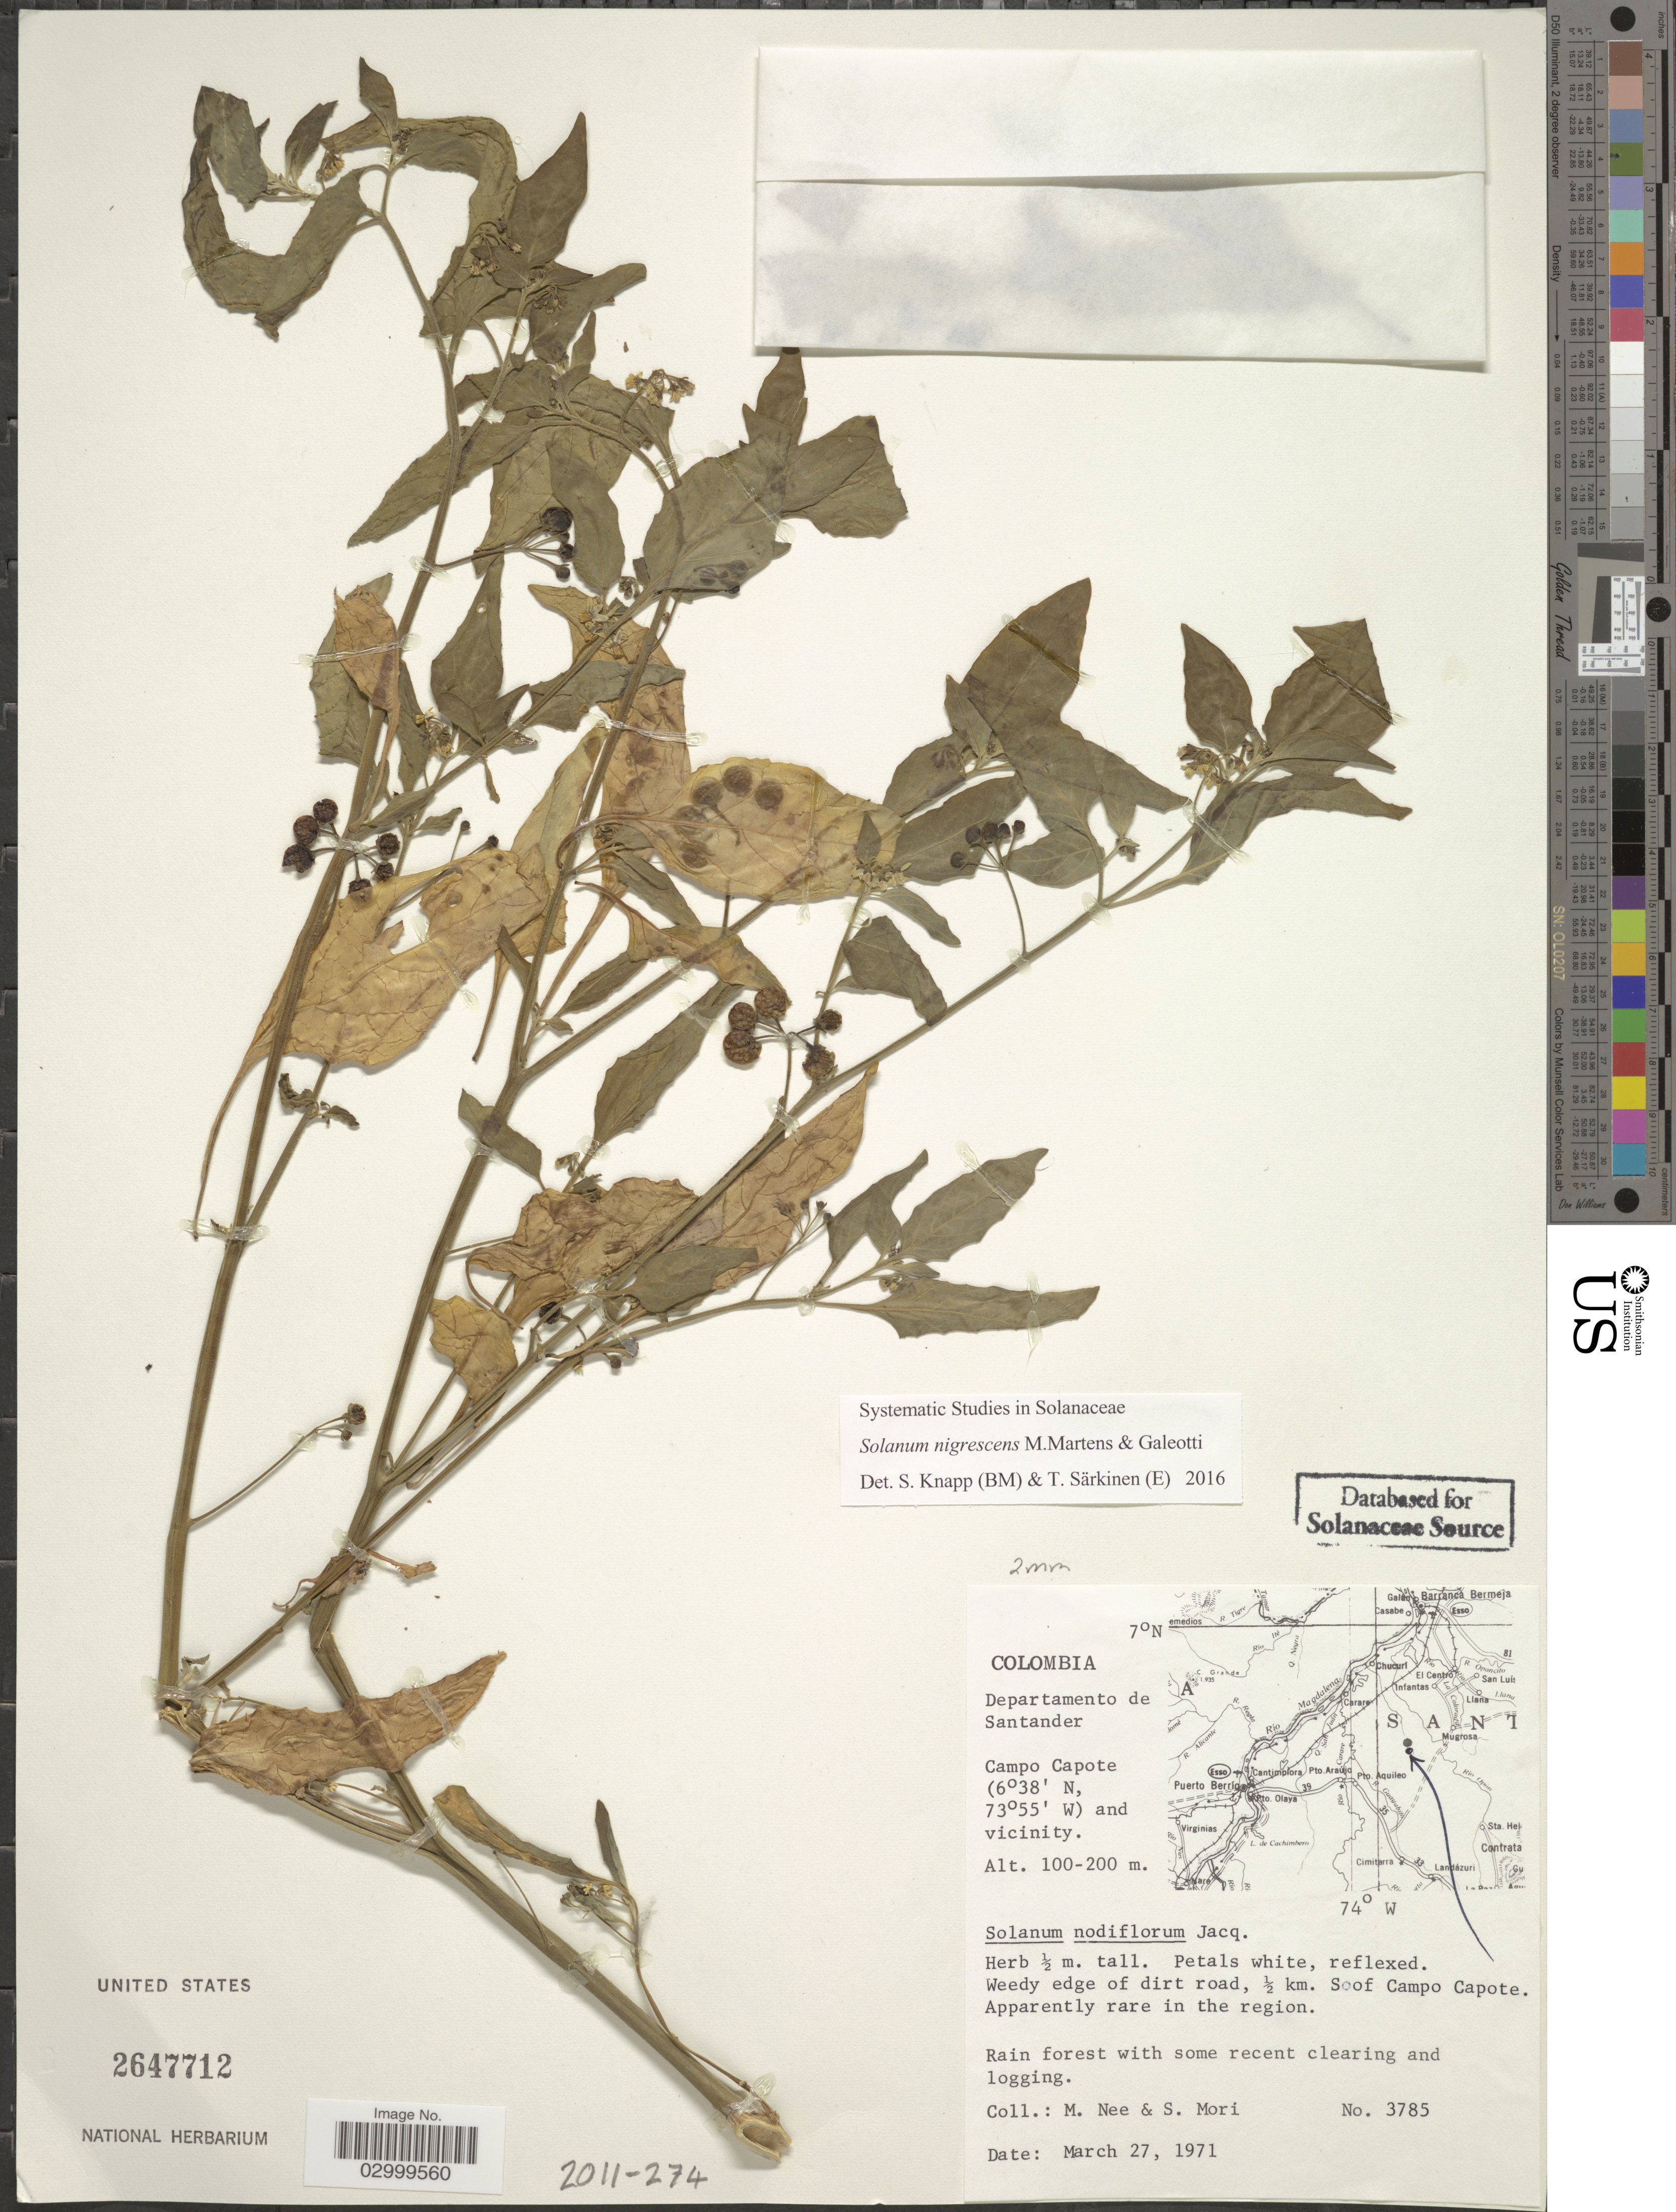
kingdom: Plantae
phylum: Tracheophyta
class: Magnoliopsida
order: Solanales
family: Solanaceae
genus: Solanum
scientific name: Solanum nigrescens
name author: M. Martens & Galeotti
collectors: M. Nee & S. Mori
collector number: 3785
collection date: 1971-03-27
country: Colombia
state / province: Santander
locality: Departamento de Santander. Campo Capote and vicinity. ½ km. S of Campo Capote.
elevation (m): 100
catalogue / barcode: US 2647712